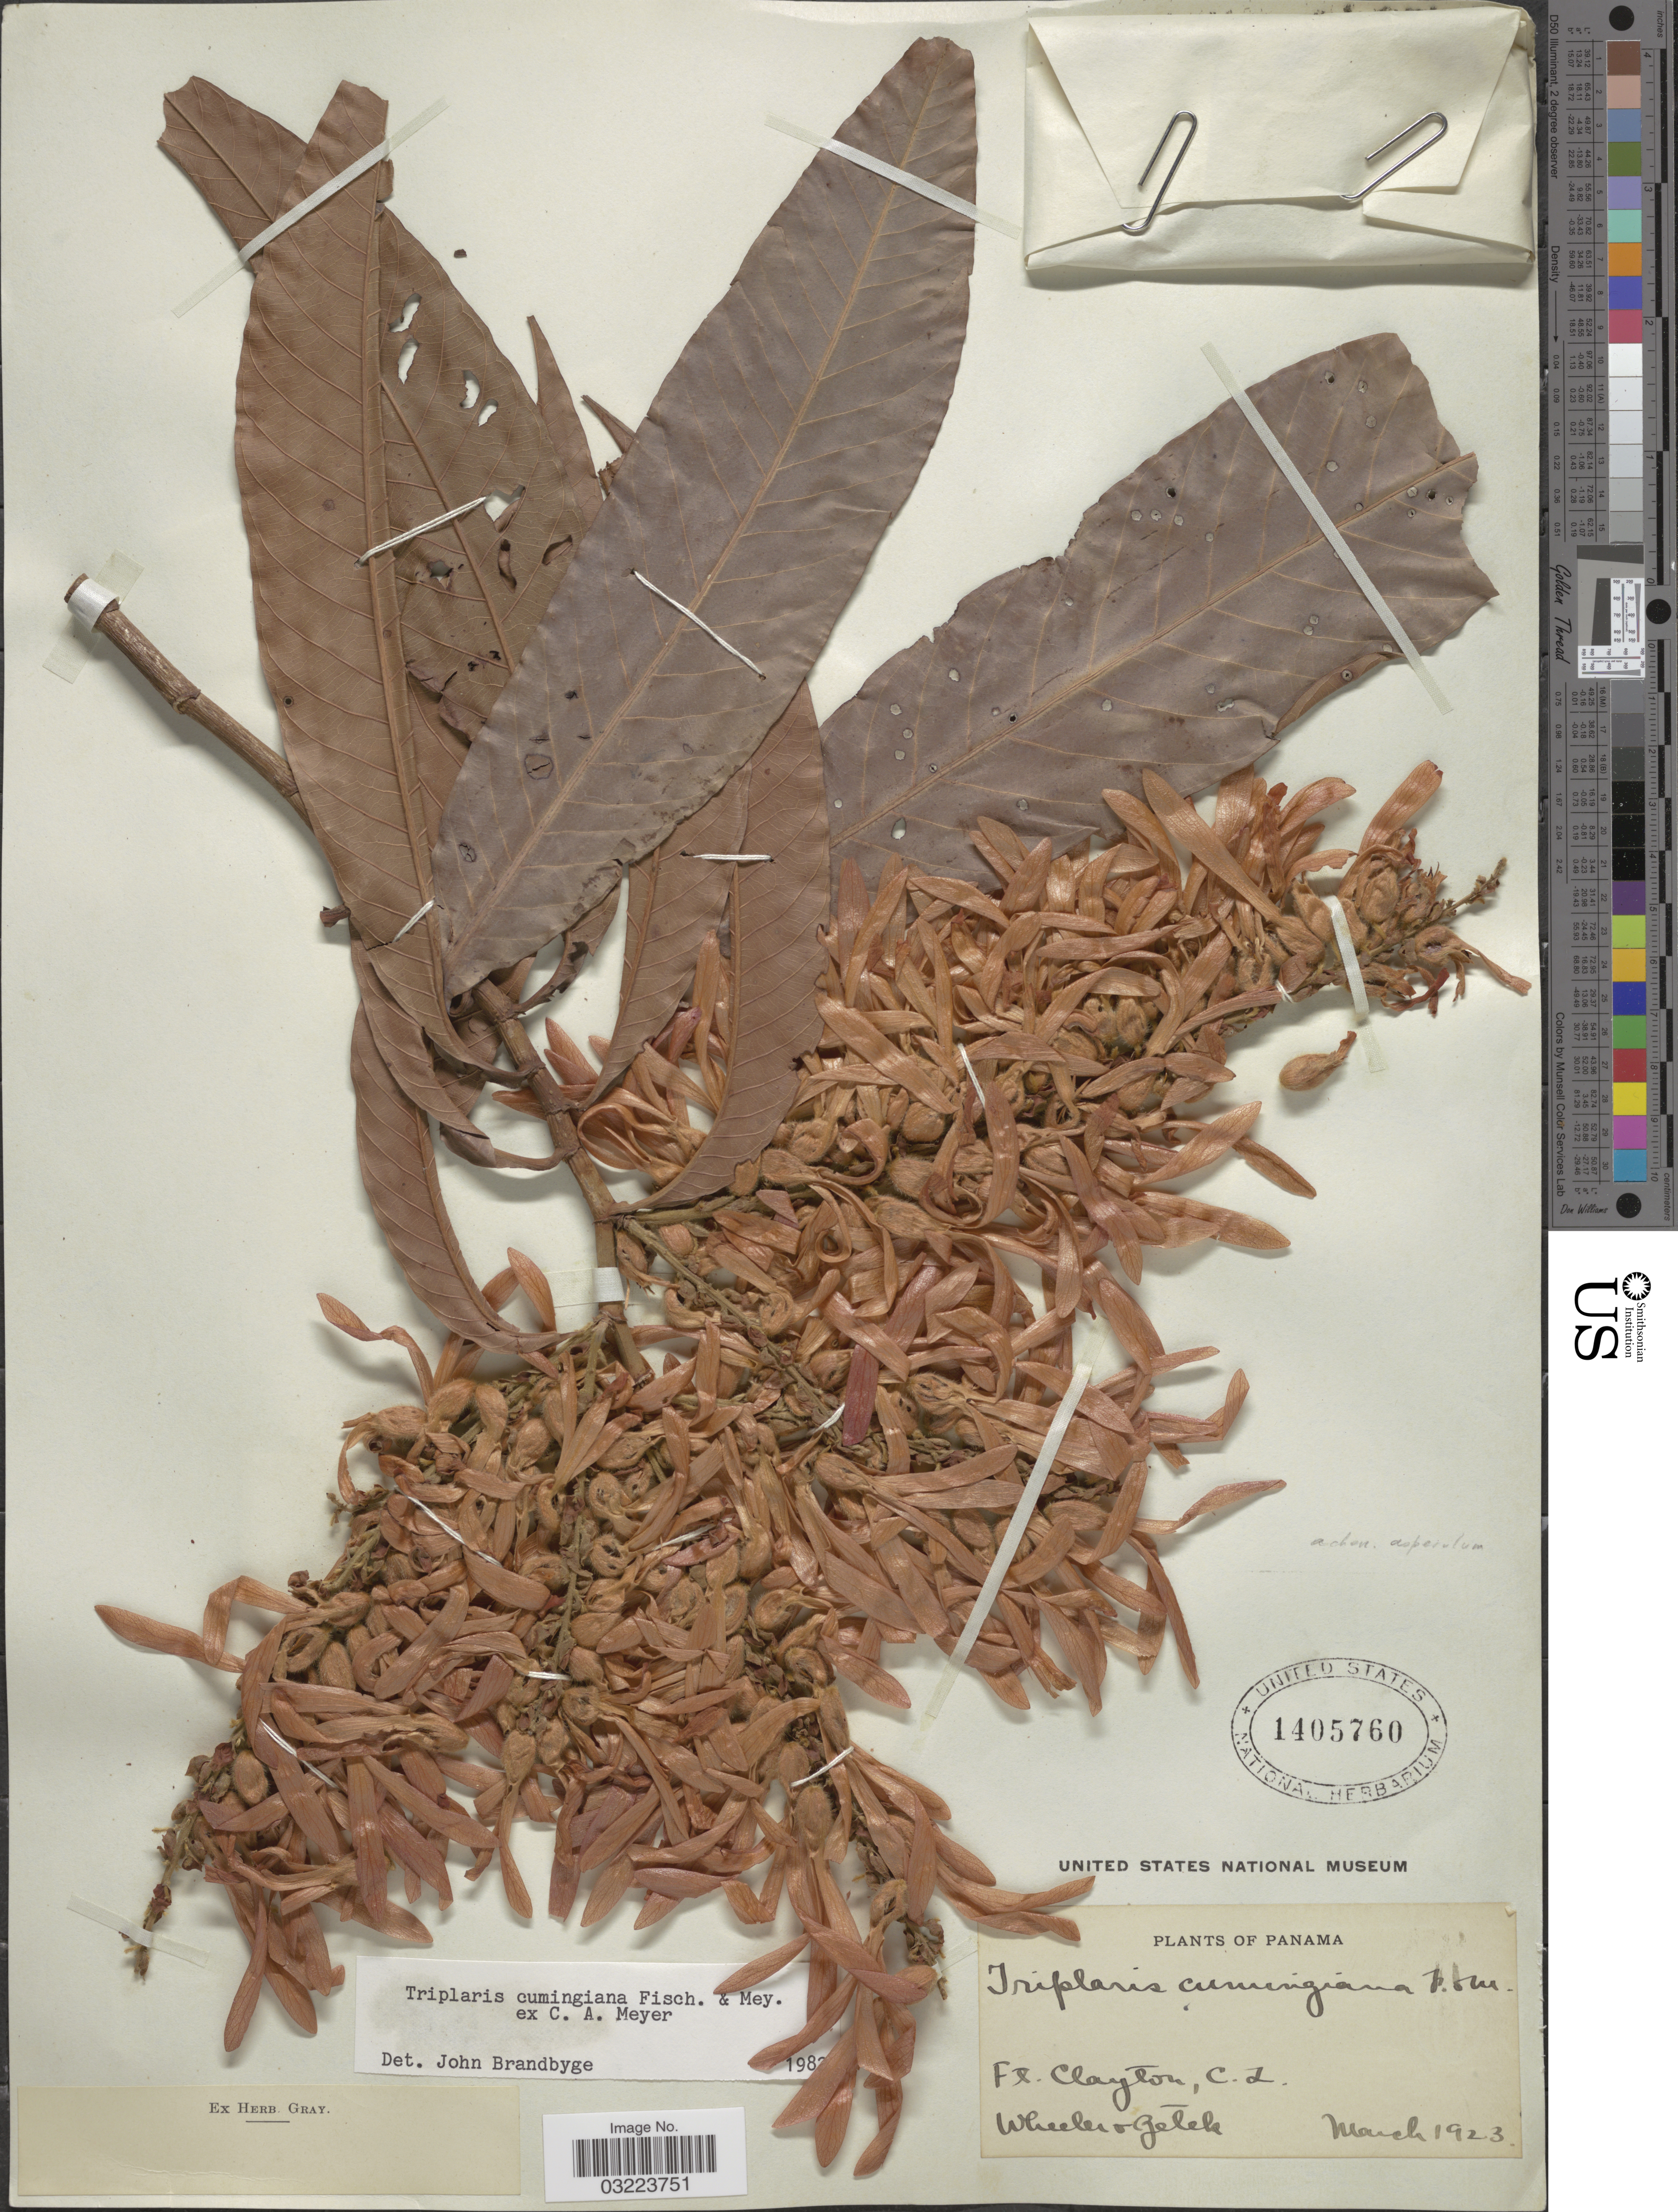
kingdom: Plantae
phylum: Tracheophyta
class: Magnoliopsida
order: Caryophyllales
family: Polygonaceae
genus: Triplaris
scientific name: Triplaris cumingiana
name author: Fisch. & C.A. Mey. ex C.A. Mey.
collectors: -- Wheeler & -. Zetek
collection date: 1923-03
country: Panama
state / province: Colón / Panamá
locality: Ft. Clayton. C. Z.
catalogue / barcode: US 1405760